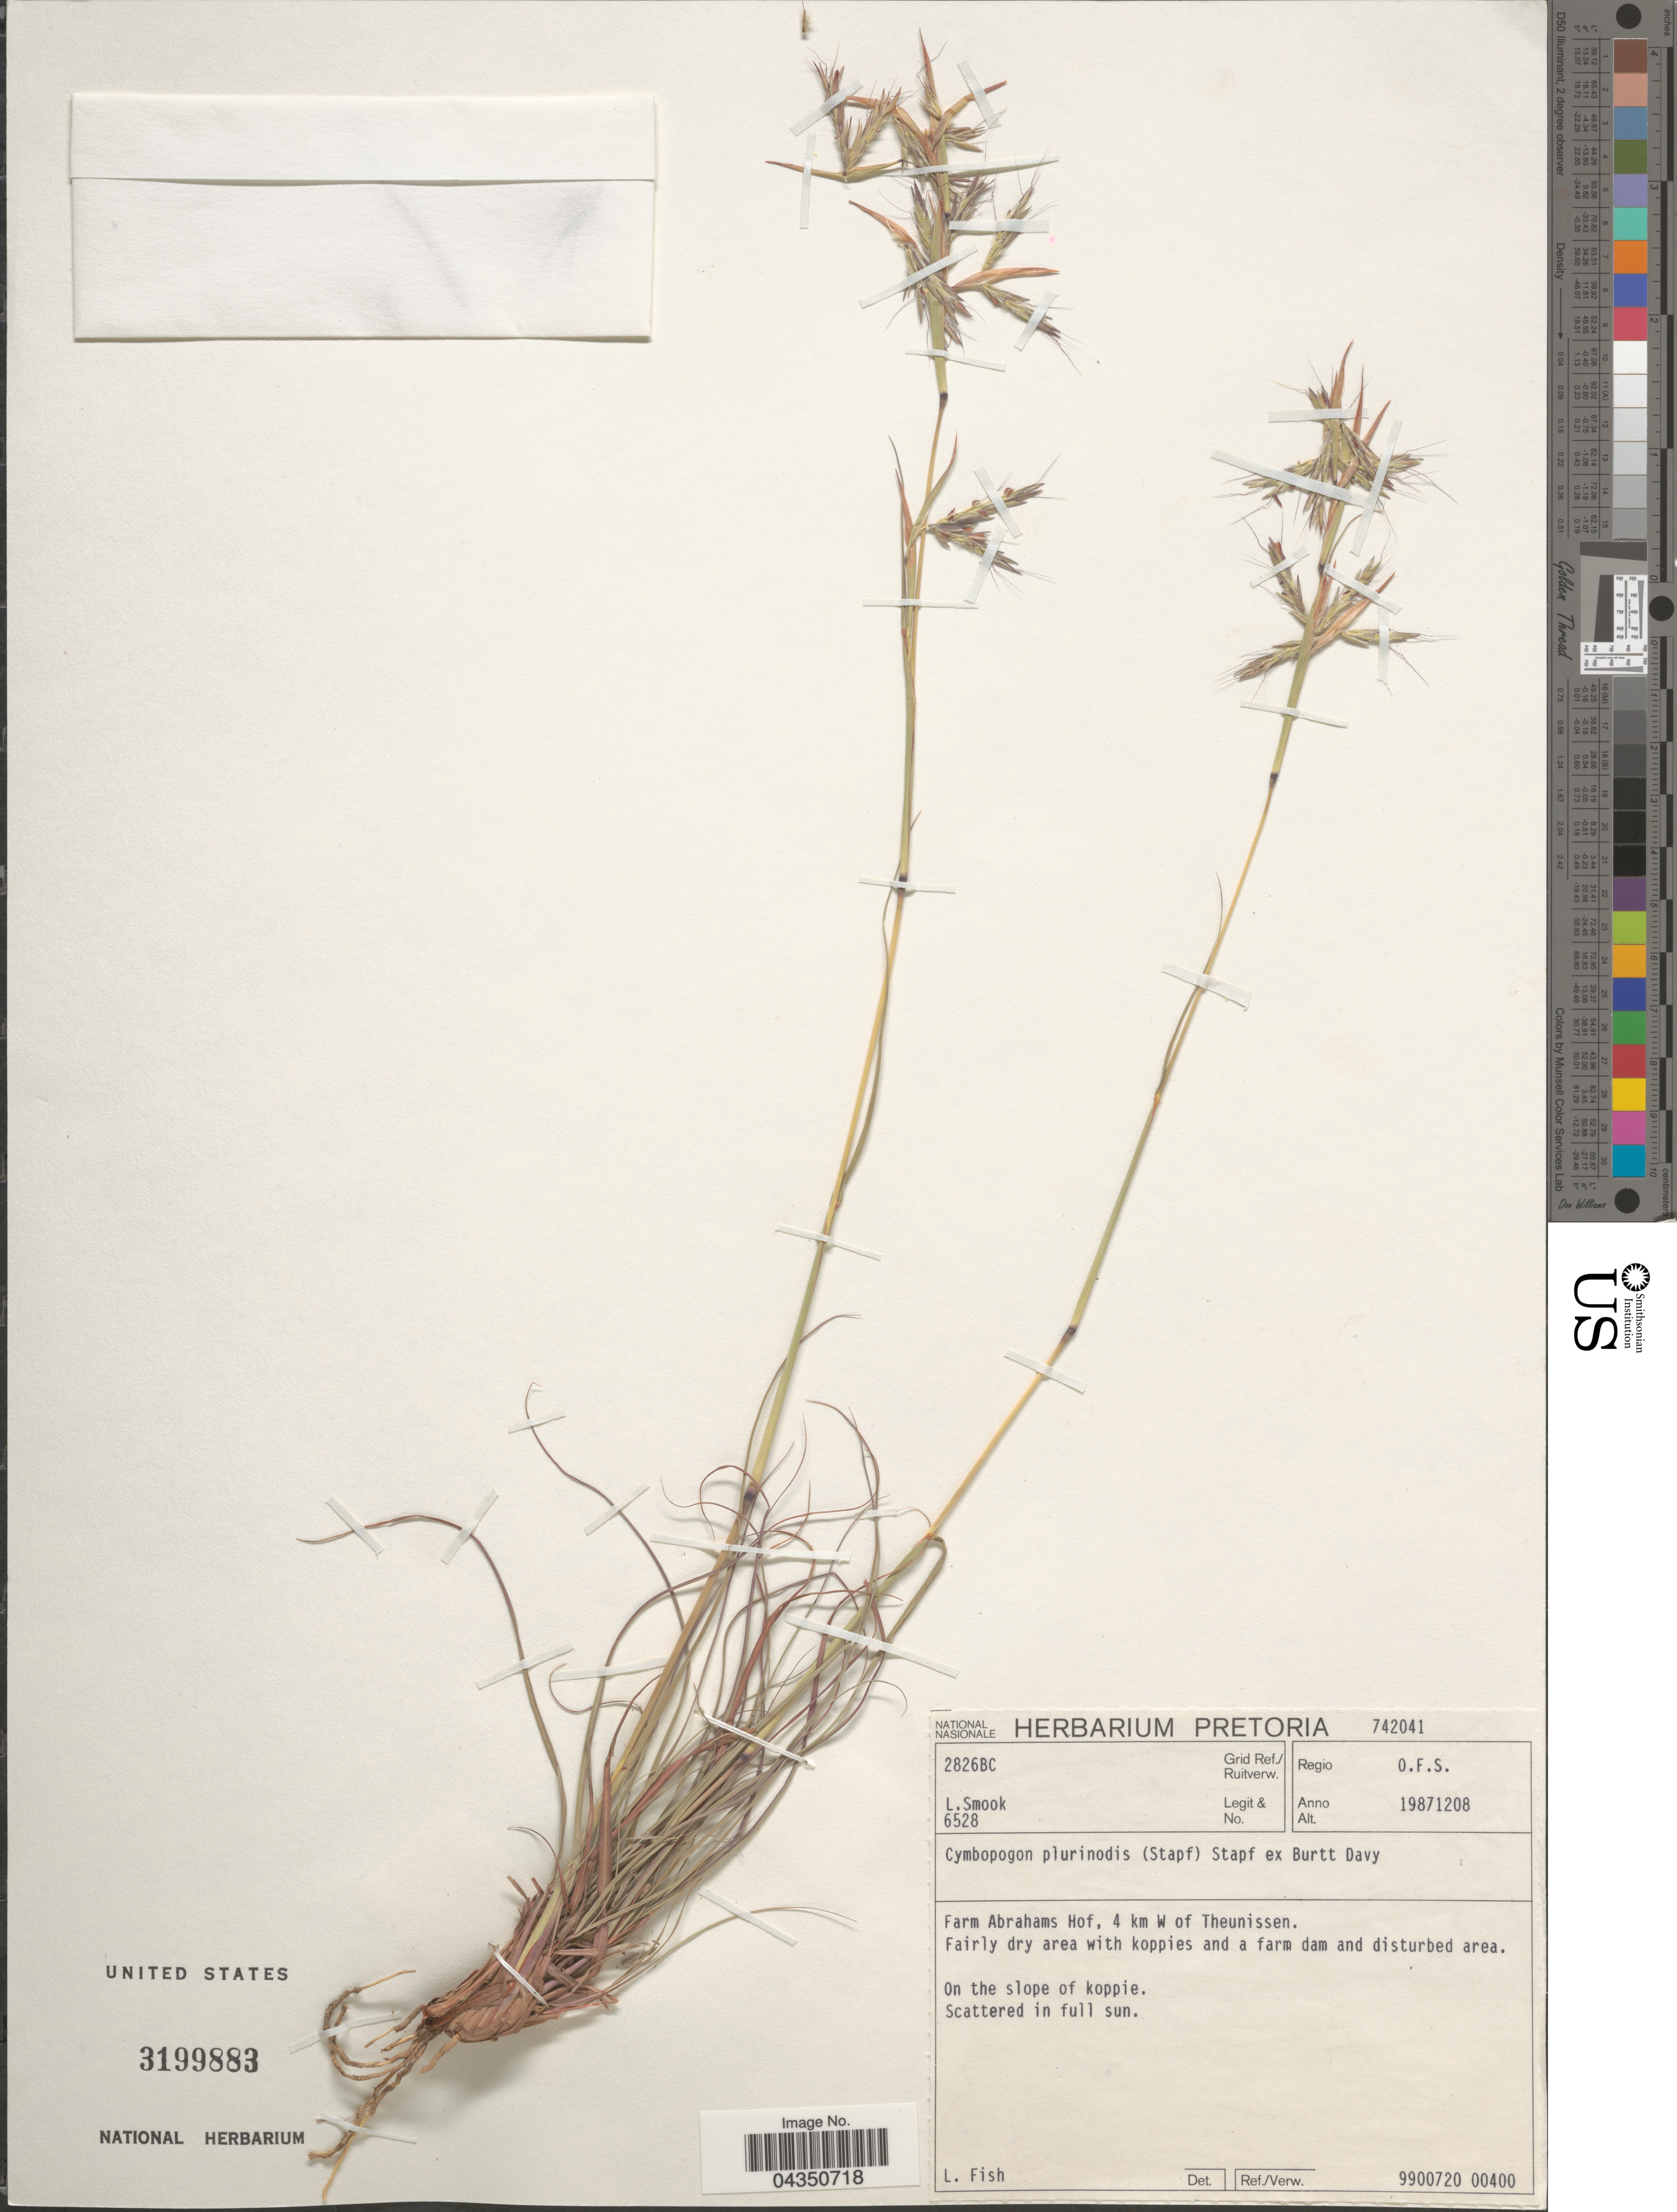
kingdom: Plantae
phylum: Tracheophyta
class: Liliopsida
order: Poales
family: Poaceae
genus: Cymbopogon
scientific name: Cymbopogon pospischillii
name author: (K. Schum.) C.E. Hubb.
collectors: L. Smook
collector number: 6528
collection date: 1987-12-08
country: South Africa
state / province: Free State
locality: Grid Ref./ Ruitverw. 2826BC. Regio O.F.S. Farm Abrahams Hof, 4 km W of Theunissen.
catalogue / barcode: US 3199883